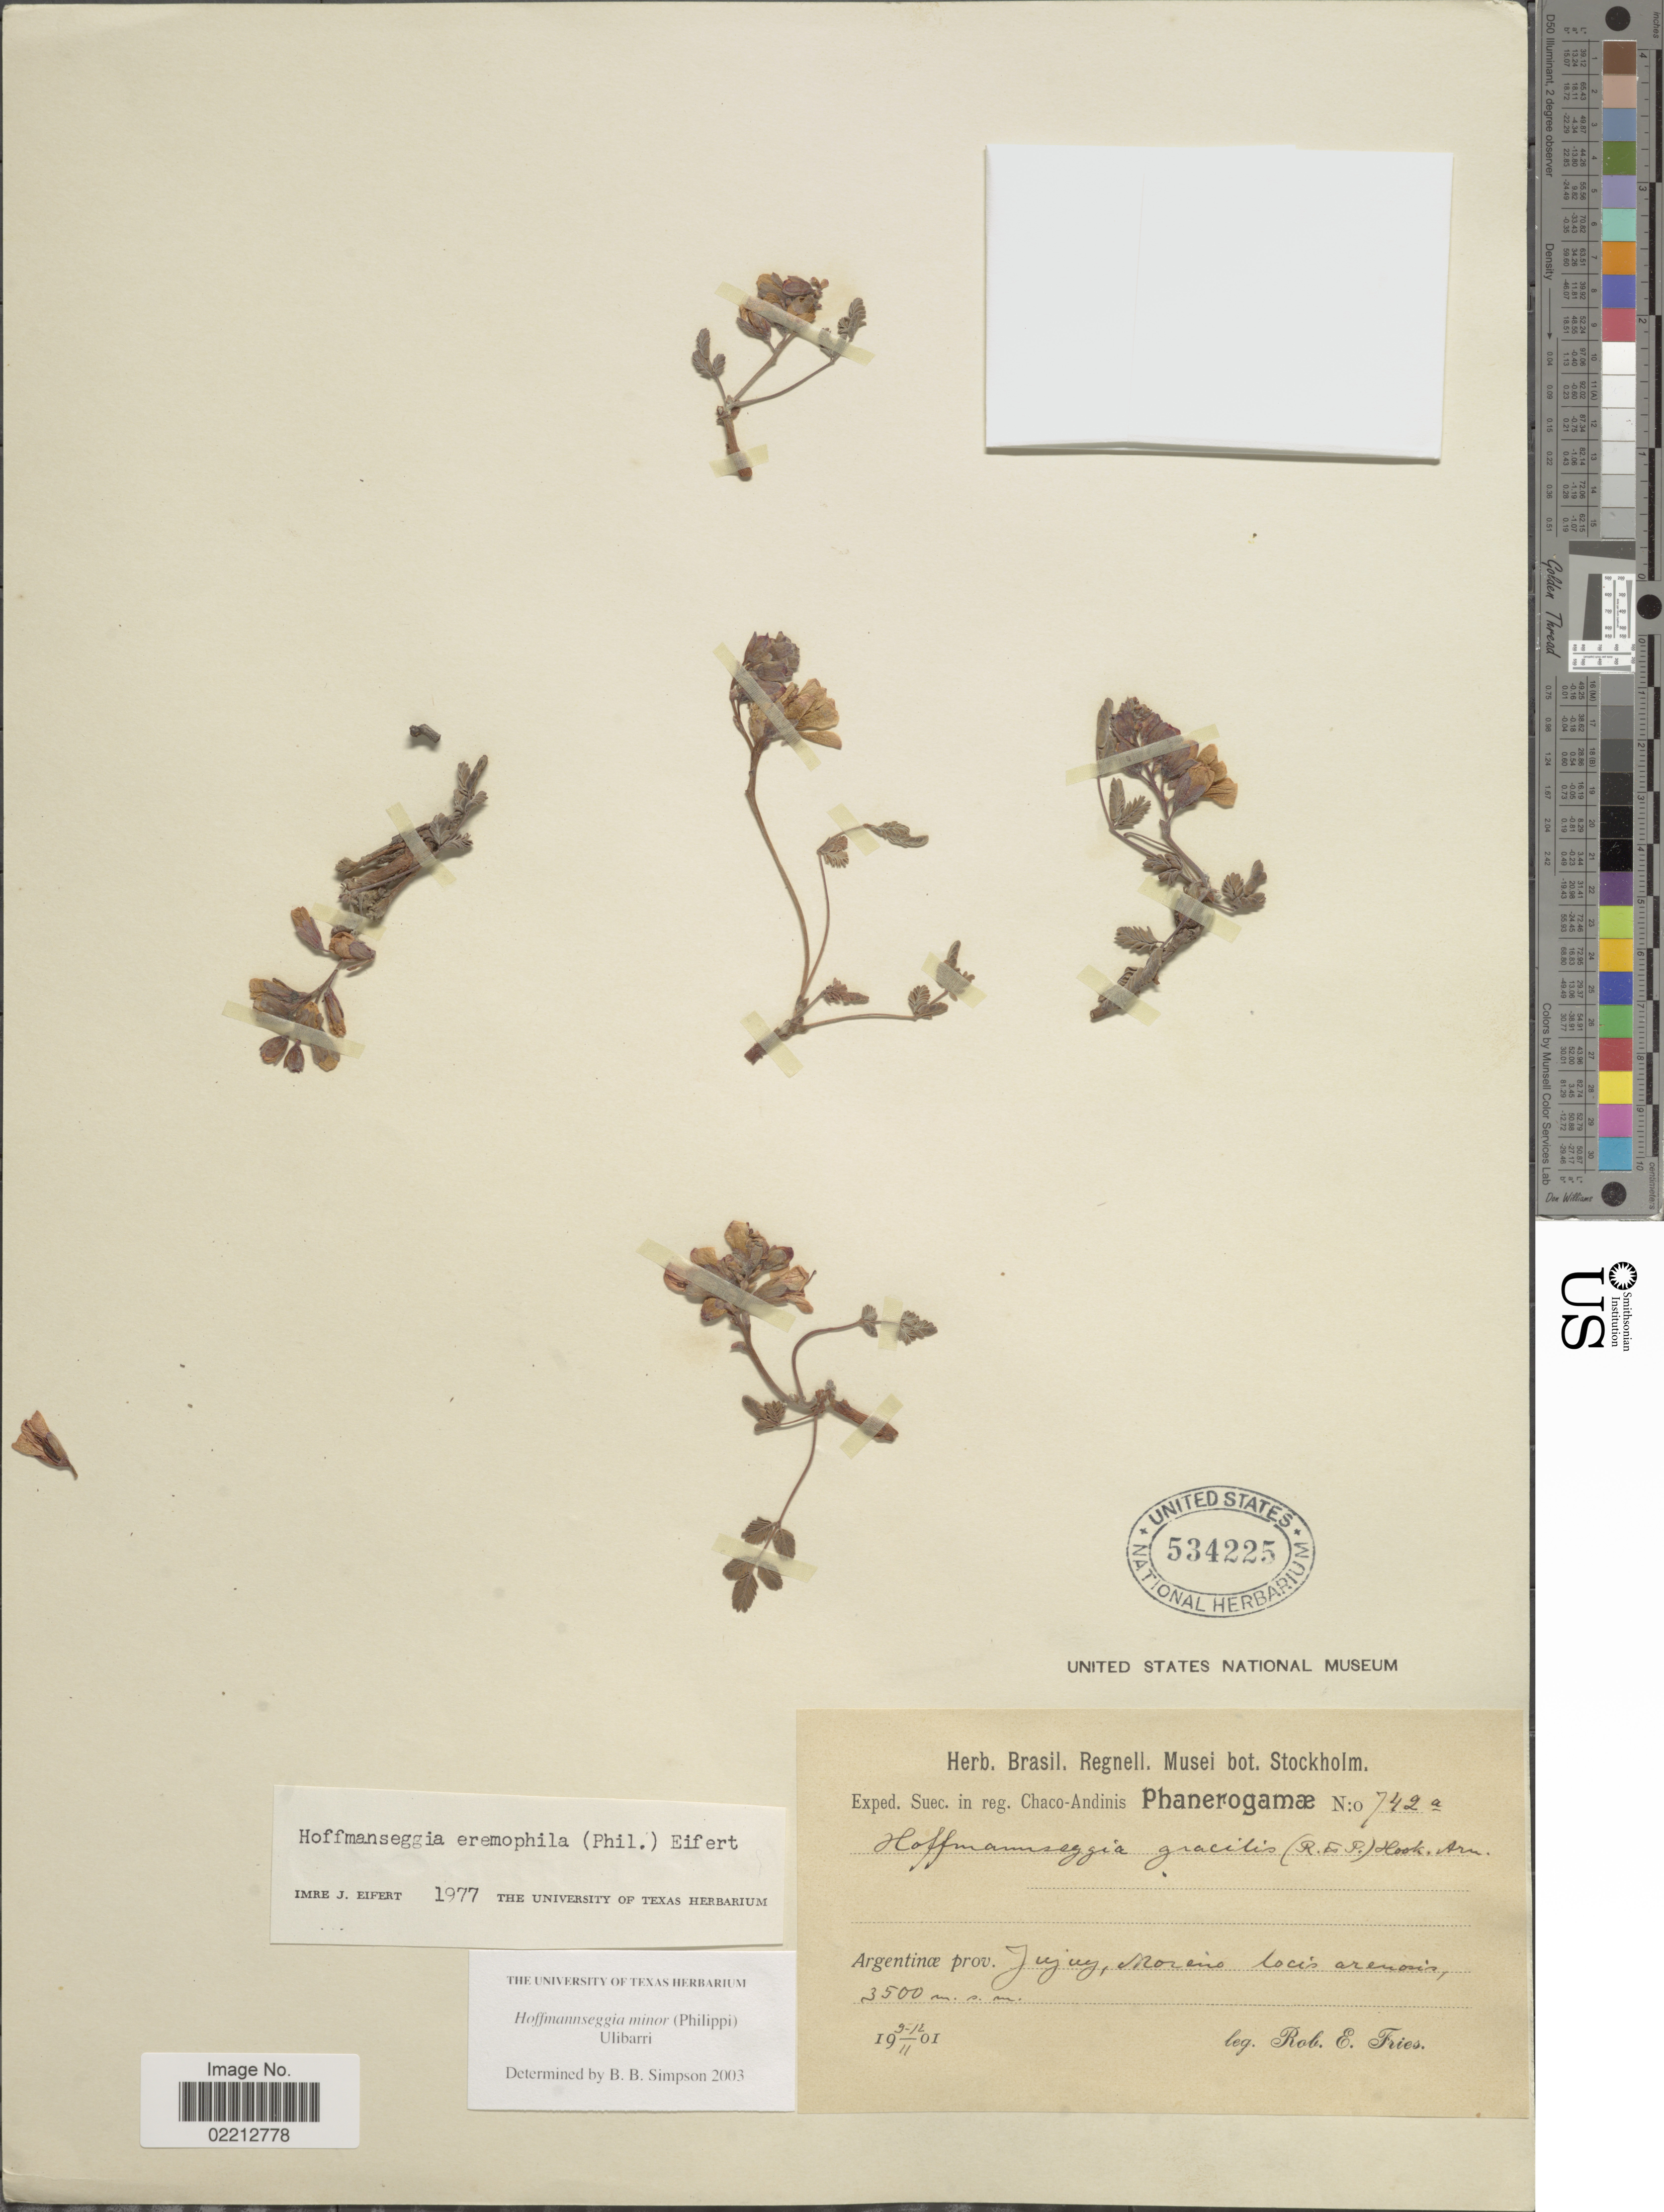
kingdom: Plantae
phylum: Tracheophyta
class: Magnoliopsida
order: Fabales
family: Fabaceae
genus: Hoffmannseggia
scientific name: Hoffmannseggia minor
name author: Phil.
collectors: R. E. Fries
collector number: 742a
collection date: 1901-11-09/1901-11-12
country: Argentina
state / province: Jujuy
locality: Suec. in reg. Chaco-Andinis, Moreno, locis arenosis .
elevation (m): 3500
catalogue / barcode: US 534225